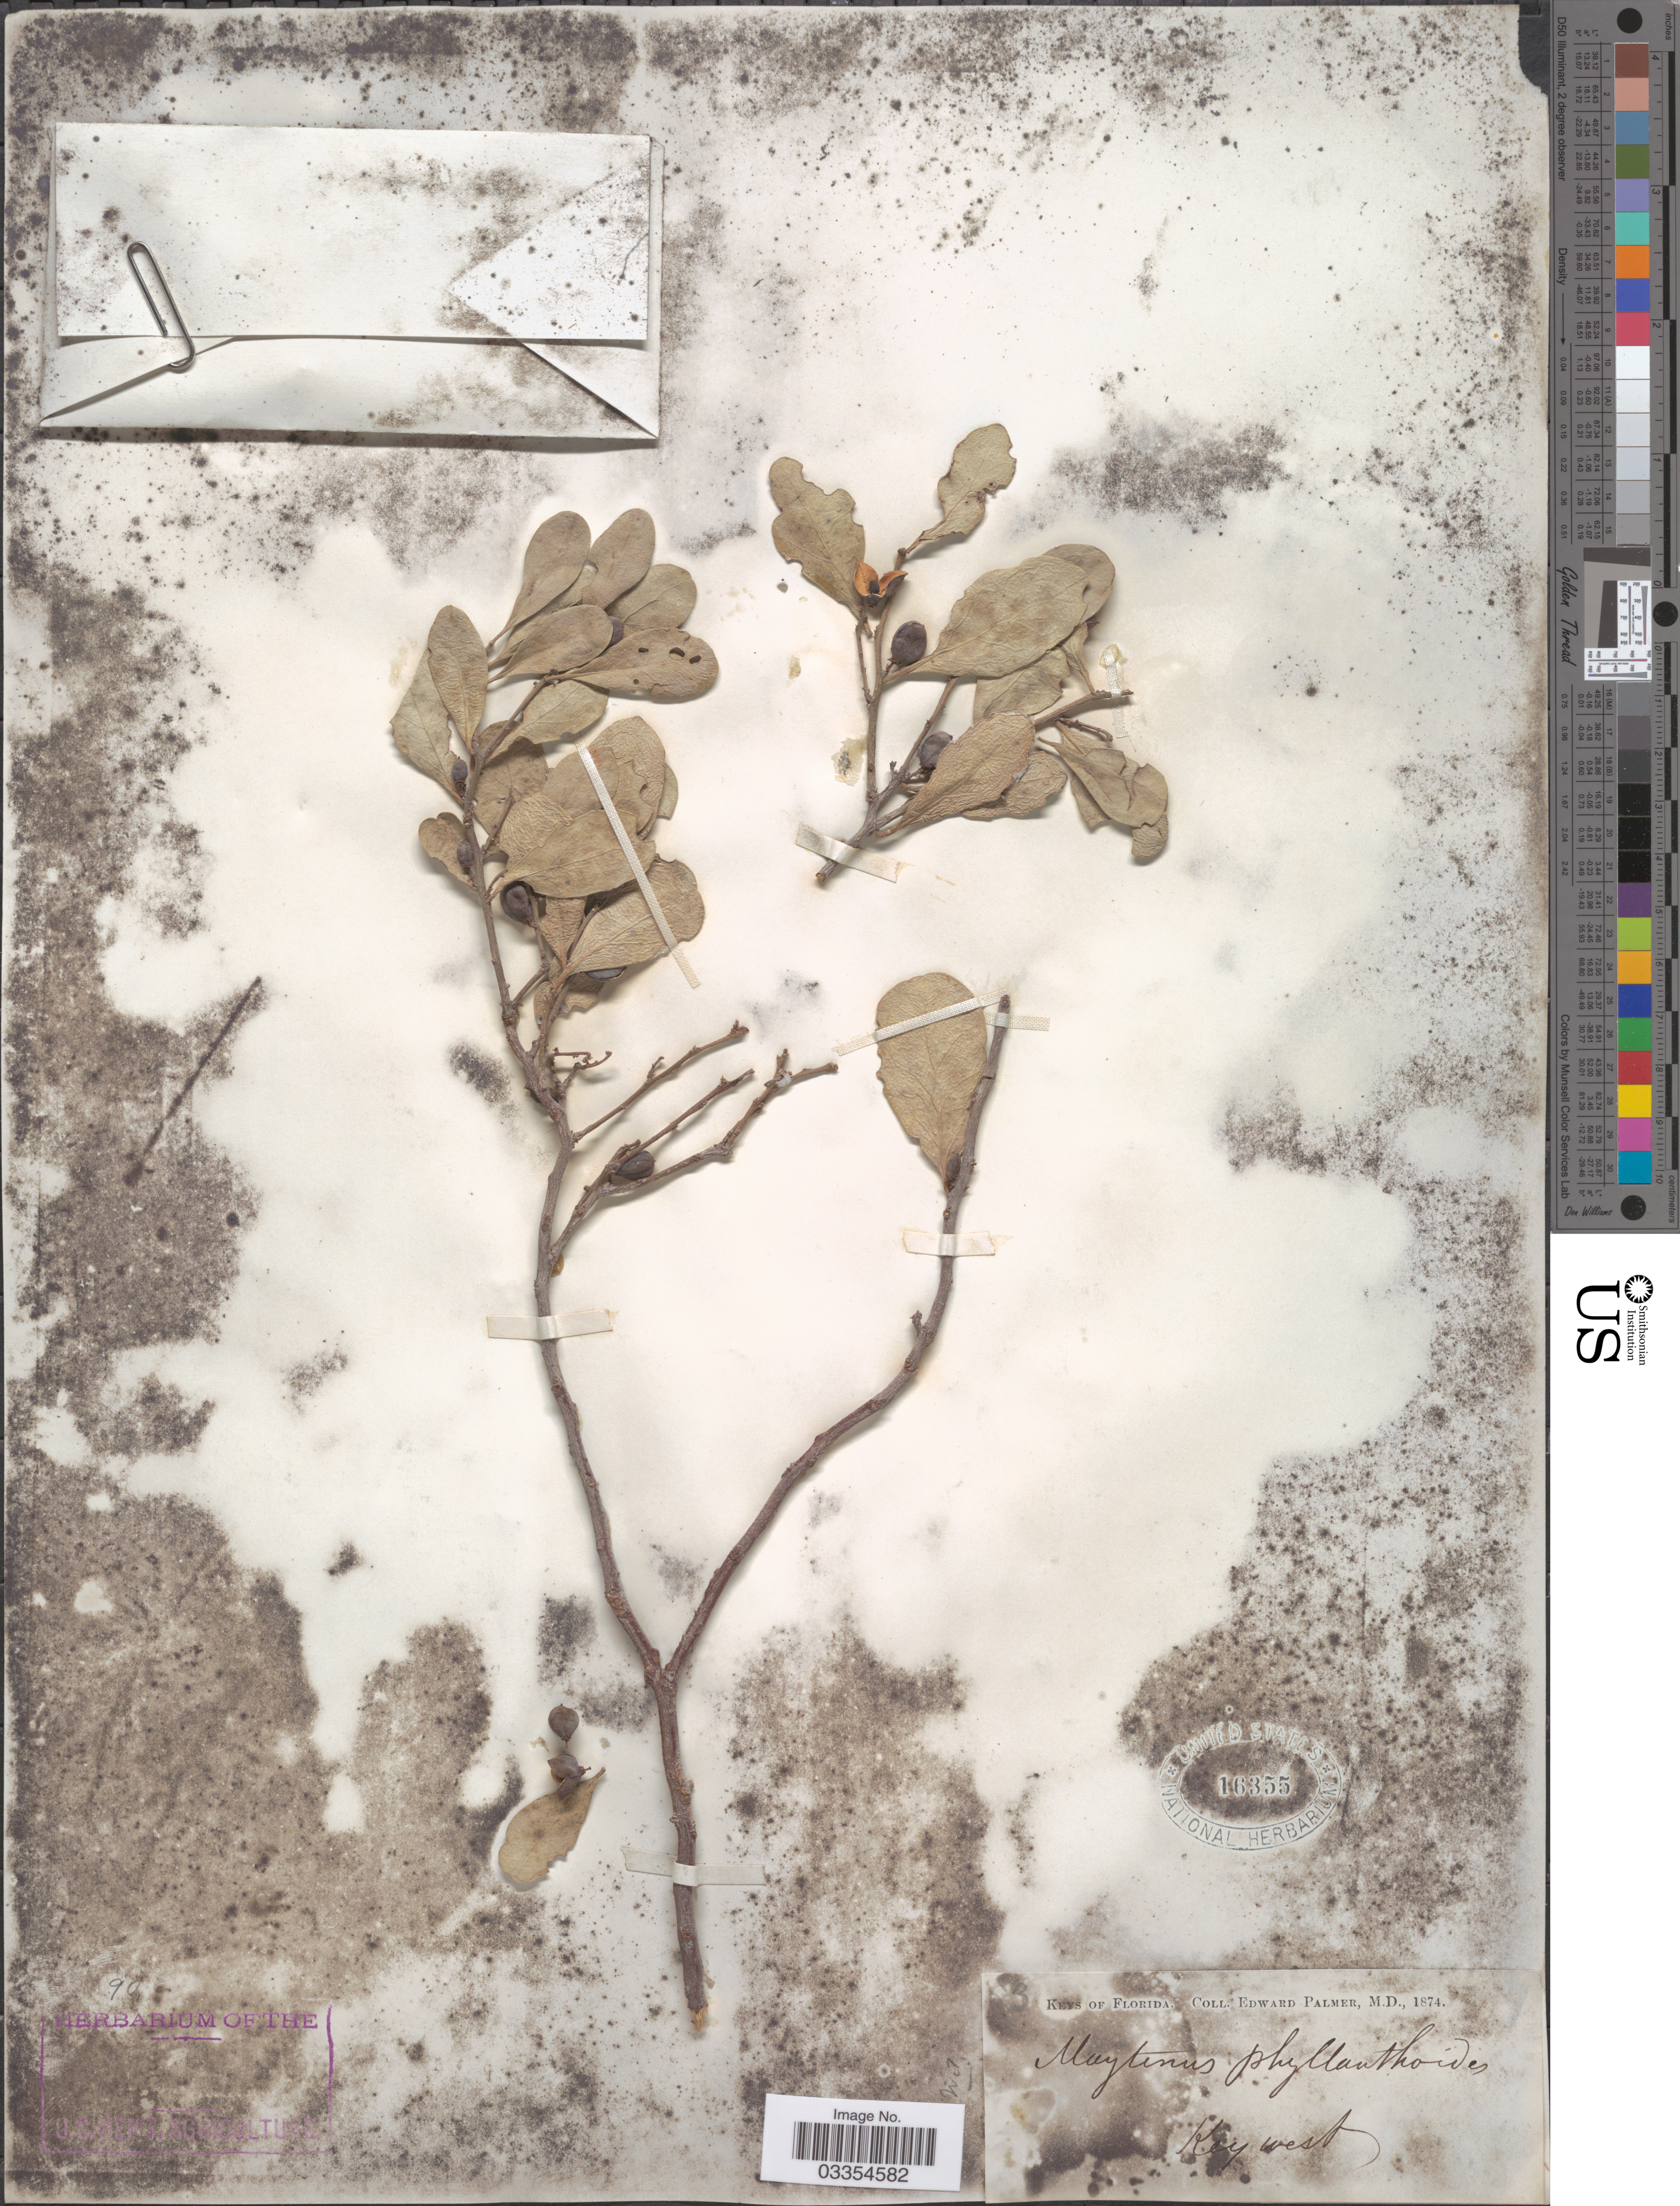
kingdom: Plantae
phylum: Tracheophyta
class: Magnoliopsida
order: Celastrales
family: Celastraceae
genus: Tricerma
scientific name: Tricerma phyllanthoides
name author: (Benth.) Lundell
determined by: Strong, Mark T., (BOT), Smithsonian Institution - National Museum of Natural History (UNITED STATES)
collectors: E. Palmer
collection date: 1874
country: United States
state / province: Florida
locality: Keys of Florida, Key West.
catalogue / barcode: US 16355